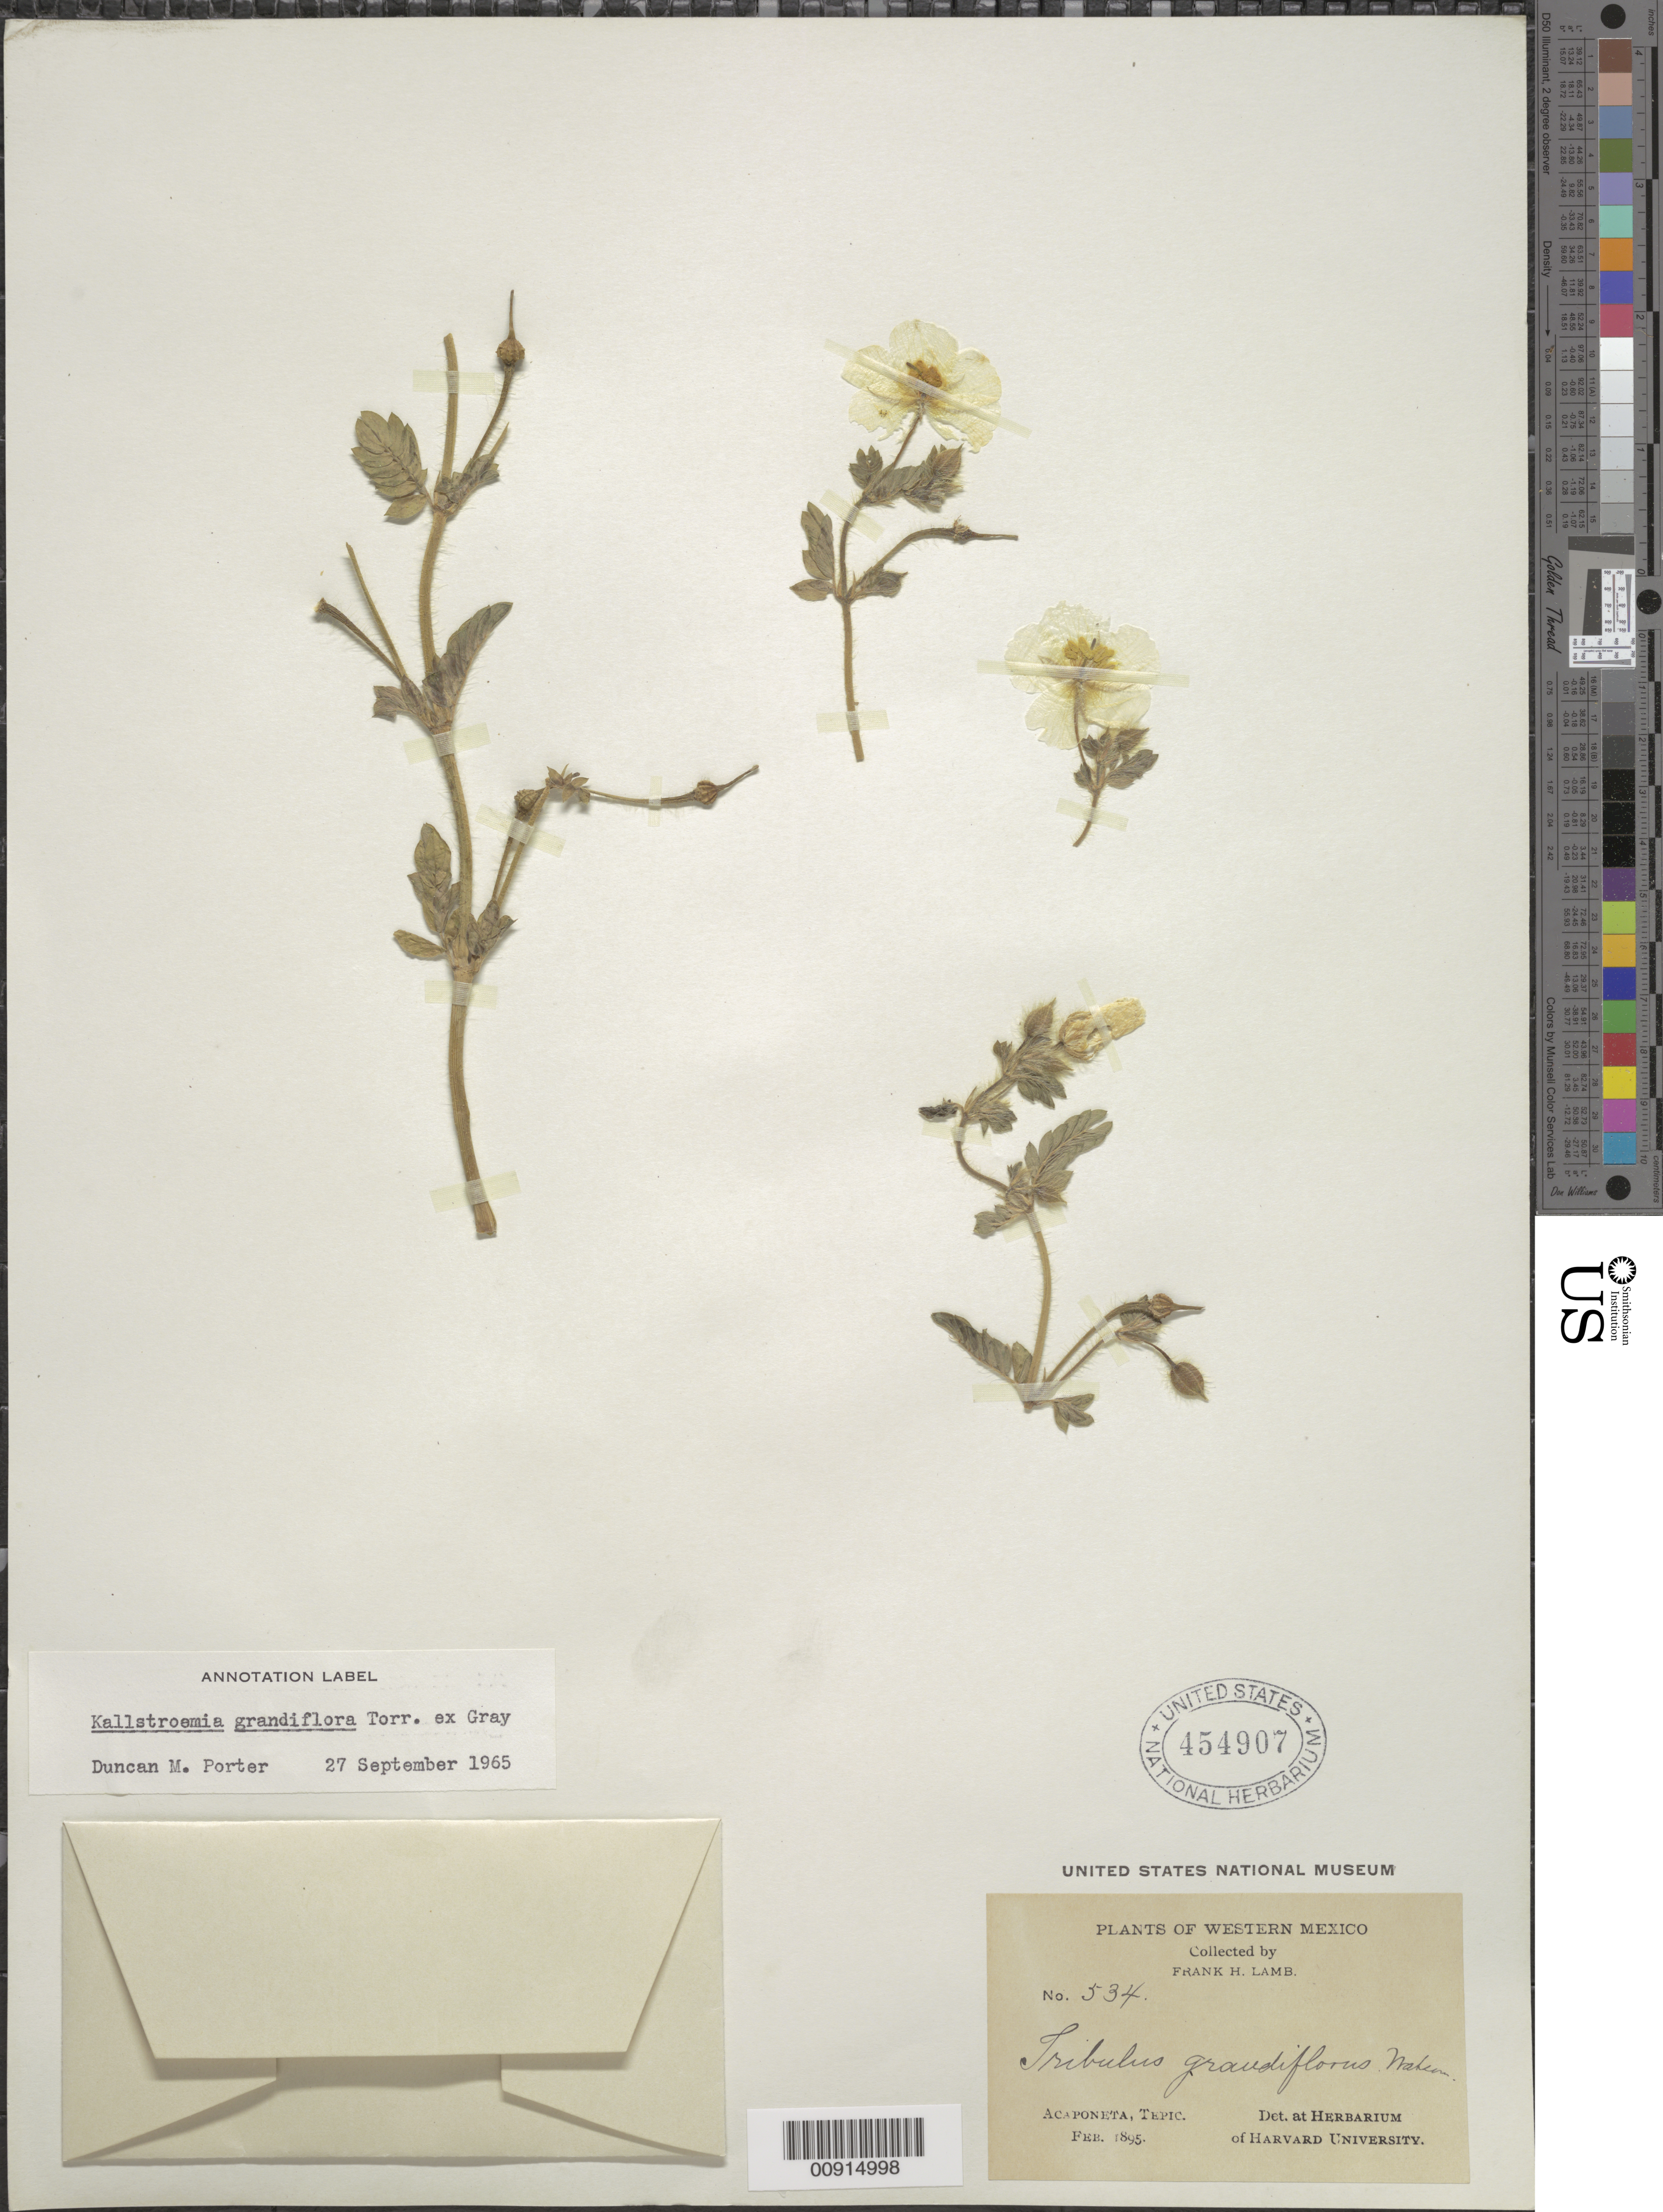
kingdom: Plantae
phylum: Tracheophyta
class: Magnoliopsida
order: Zygophyllales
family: Zygophyllaceae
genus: Kallstroemia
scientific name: Kallstroemia grandiflora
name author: Torr. ex A. Gray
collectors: F. H. Lamb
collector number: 534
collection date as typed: Feb 1895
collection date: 1895-02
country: Mexico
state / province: Nayarit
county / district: Acaponeta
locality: Acaponeta, Tepic Territory [now Nayarit].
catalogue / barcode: US 454907